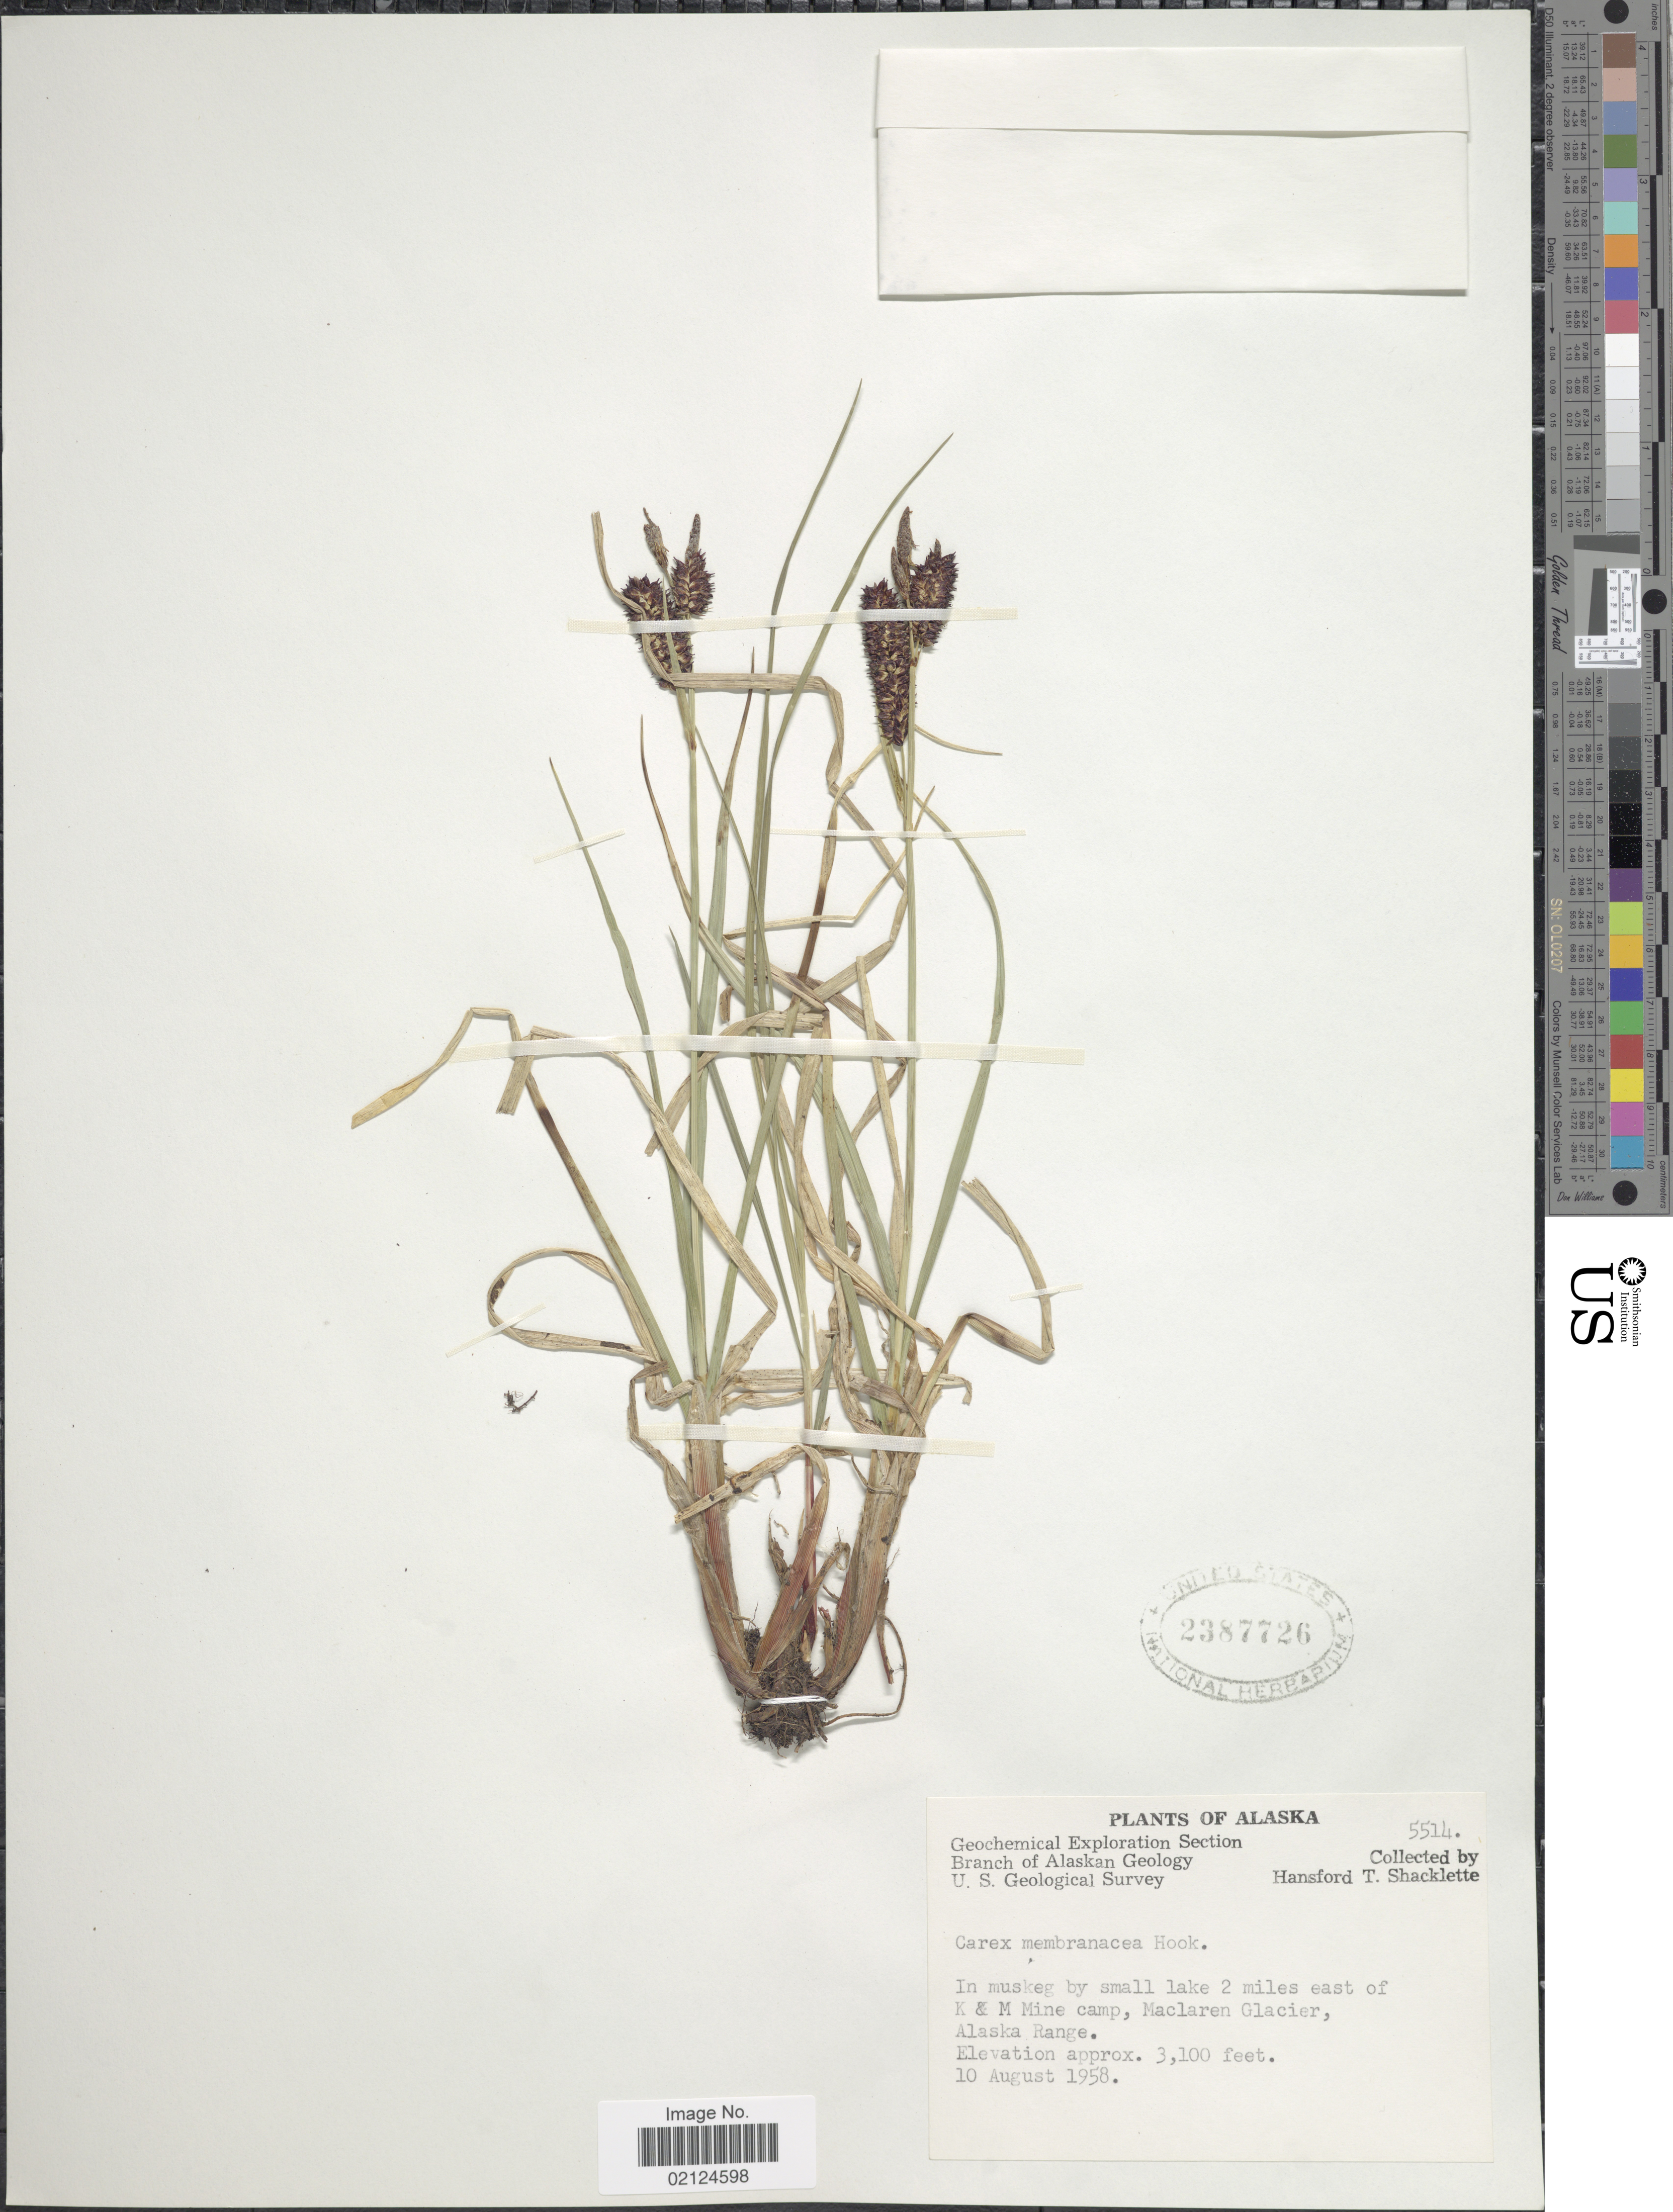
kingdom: Plantae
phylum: Tracheophyta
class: Liliopsida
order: Poales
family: Cyperaceae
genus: Carex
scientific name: Carex membranacea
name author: Hook.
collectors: H. Shacklette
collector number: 5514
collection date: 1958-08-10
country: United States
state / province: Alaska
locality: Small lake 2 miles east of K & M Mine camp, Maclaren Glacier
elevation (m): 945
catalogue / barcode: US 2387726